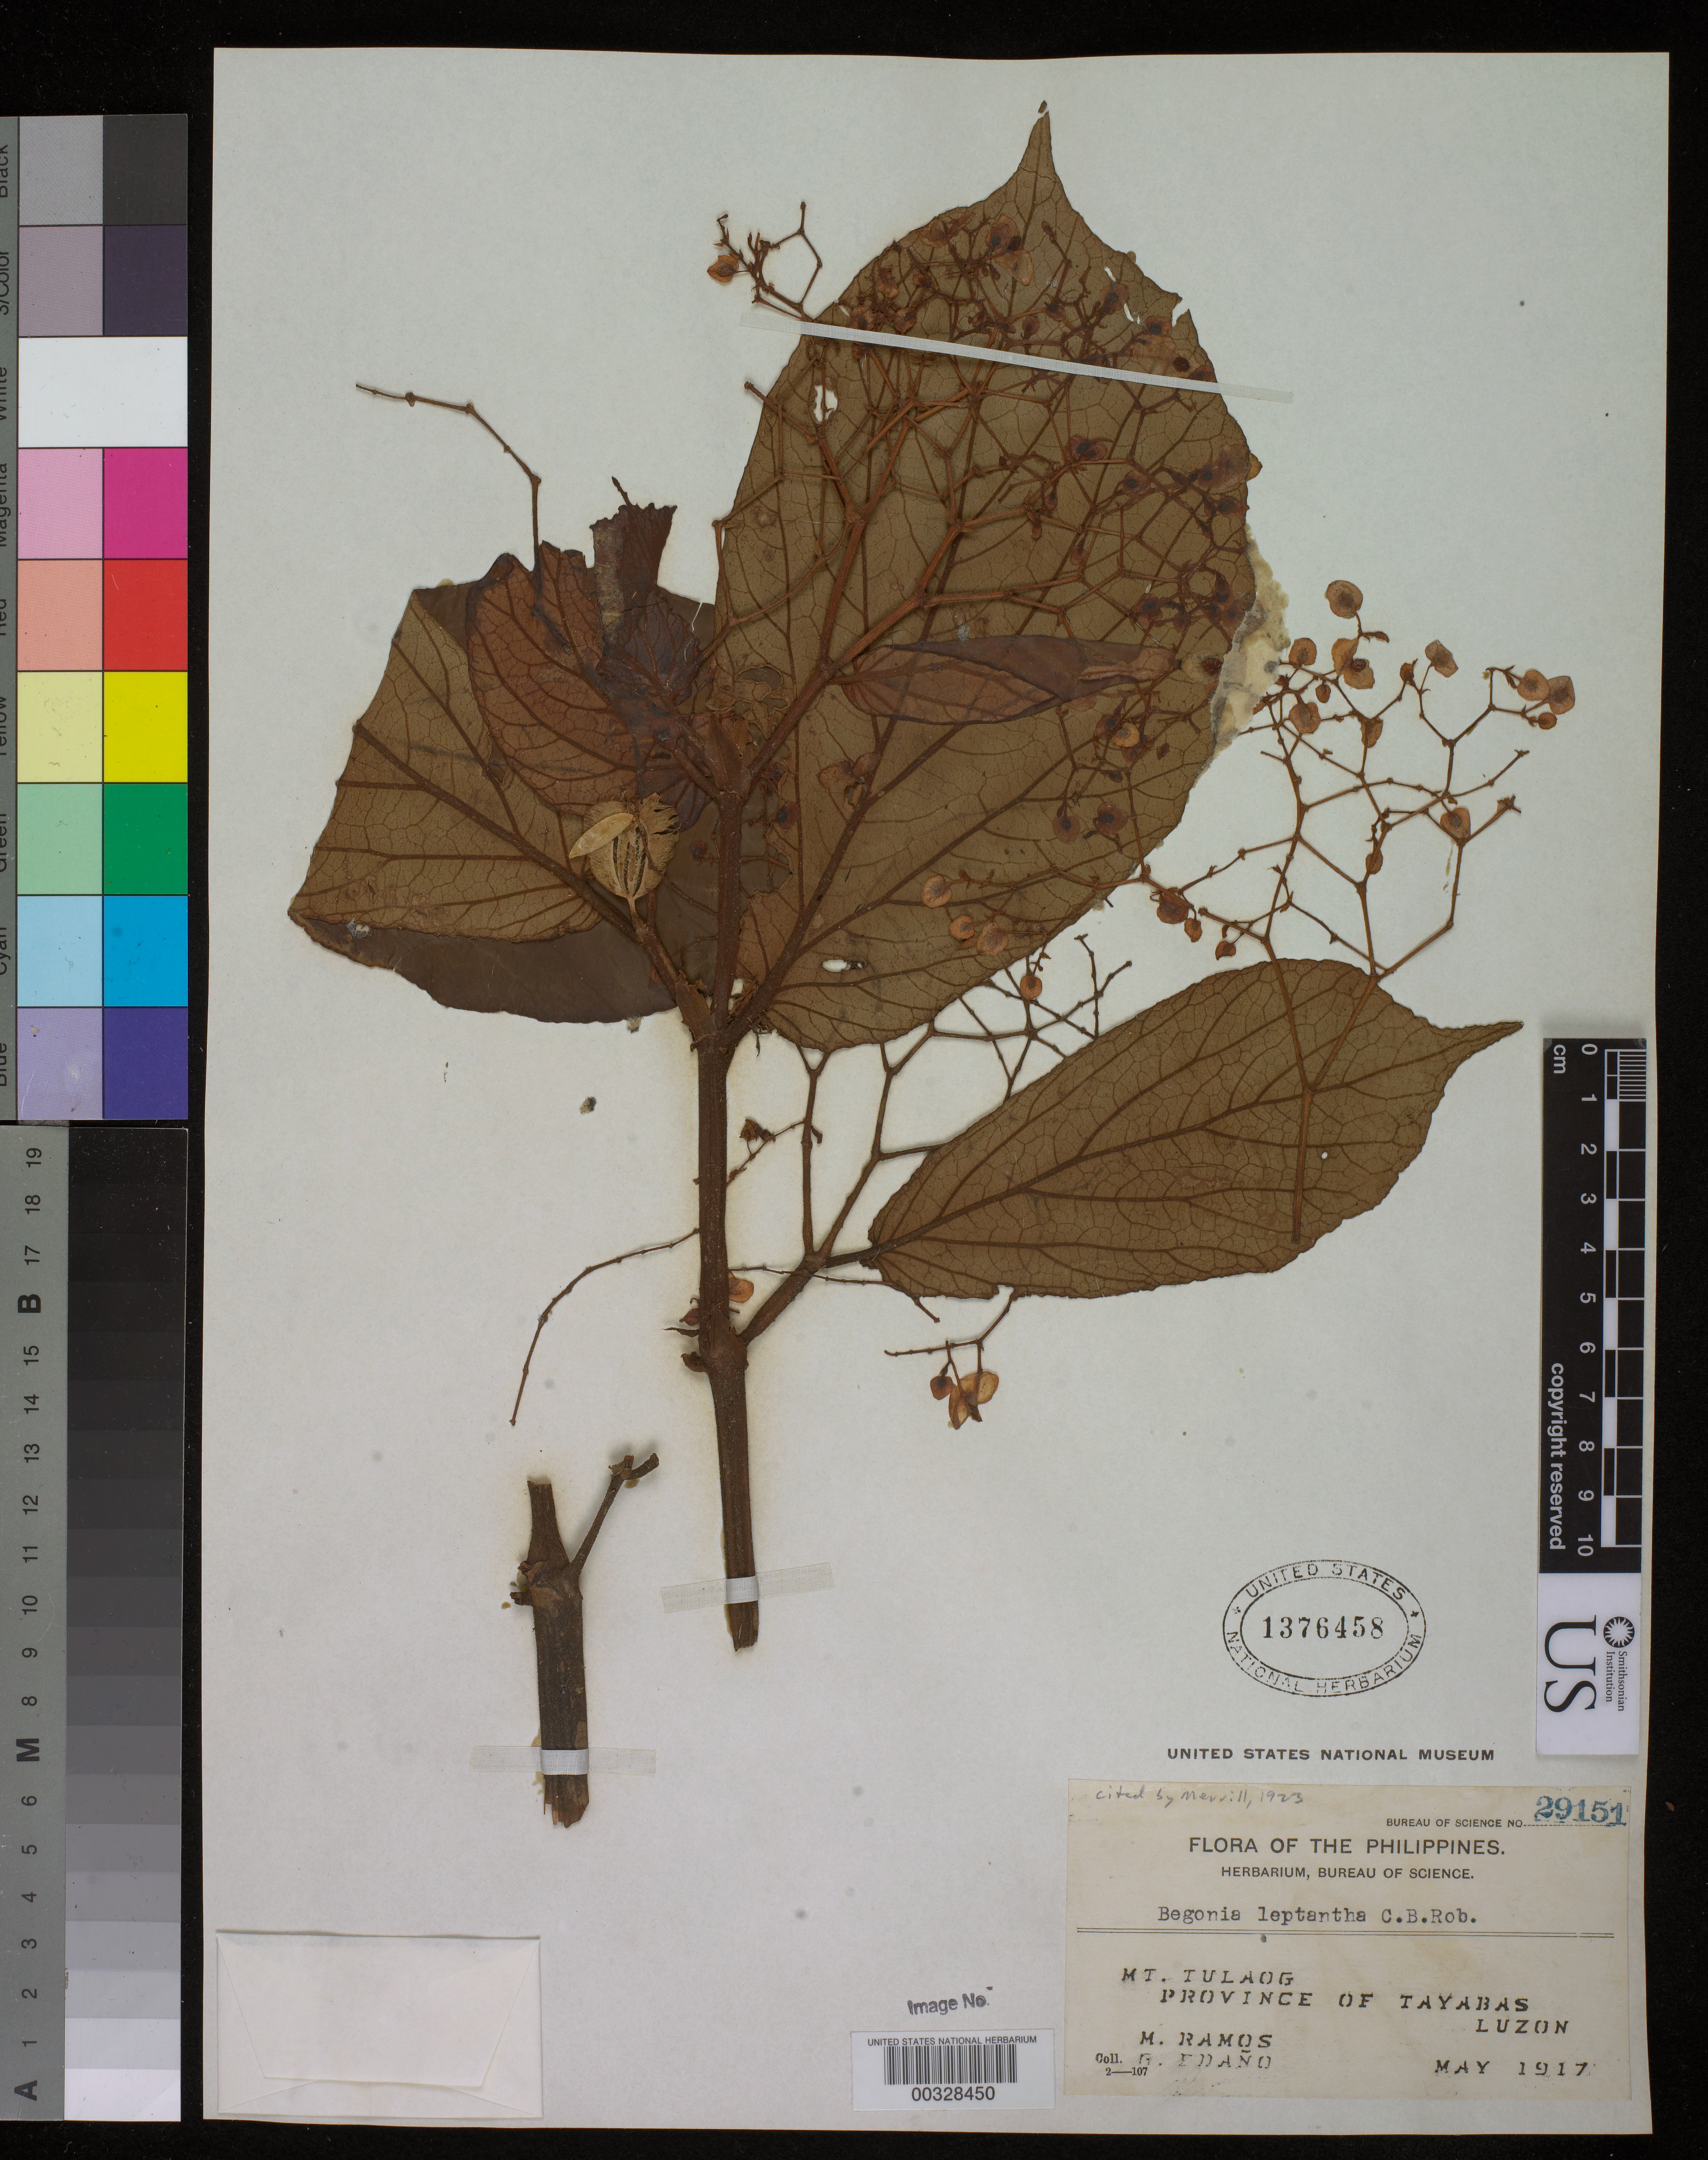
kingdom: Plantae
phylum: Tracheophyta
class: Magnoliopsida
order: Cucurbitales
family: Begoniaceae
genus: Begonia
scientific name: Begonia leptantha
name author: C.B. Rob.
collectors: M. Ramos & G. E. Edaño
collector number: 29151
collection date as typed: May 1917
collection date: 1917-05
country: Philippines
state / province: Calabarzon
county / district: Quezon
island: Luzon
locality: Mt. tulaog, tayabas prov. [= quezon province]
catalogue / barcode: US 1376458